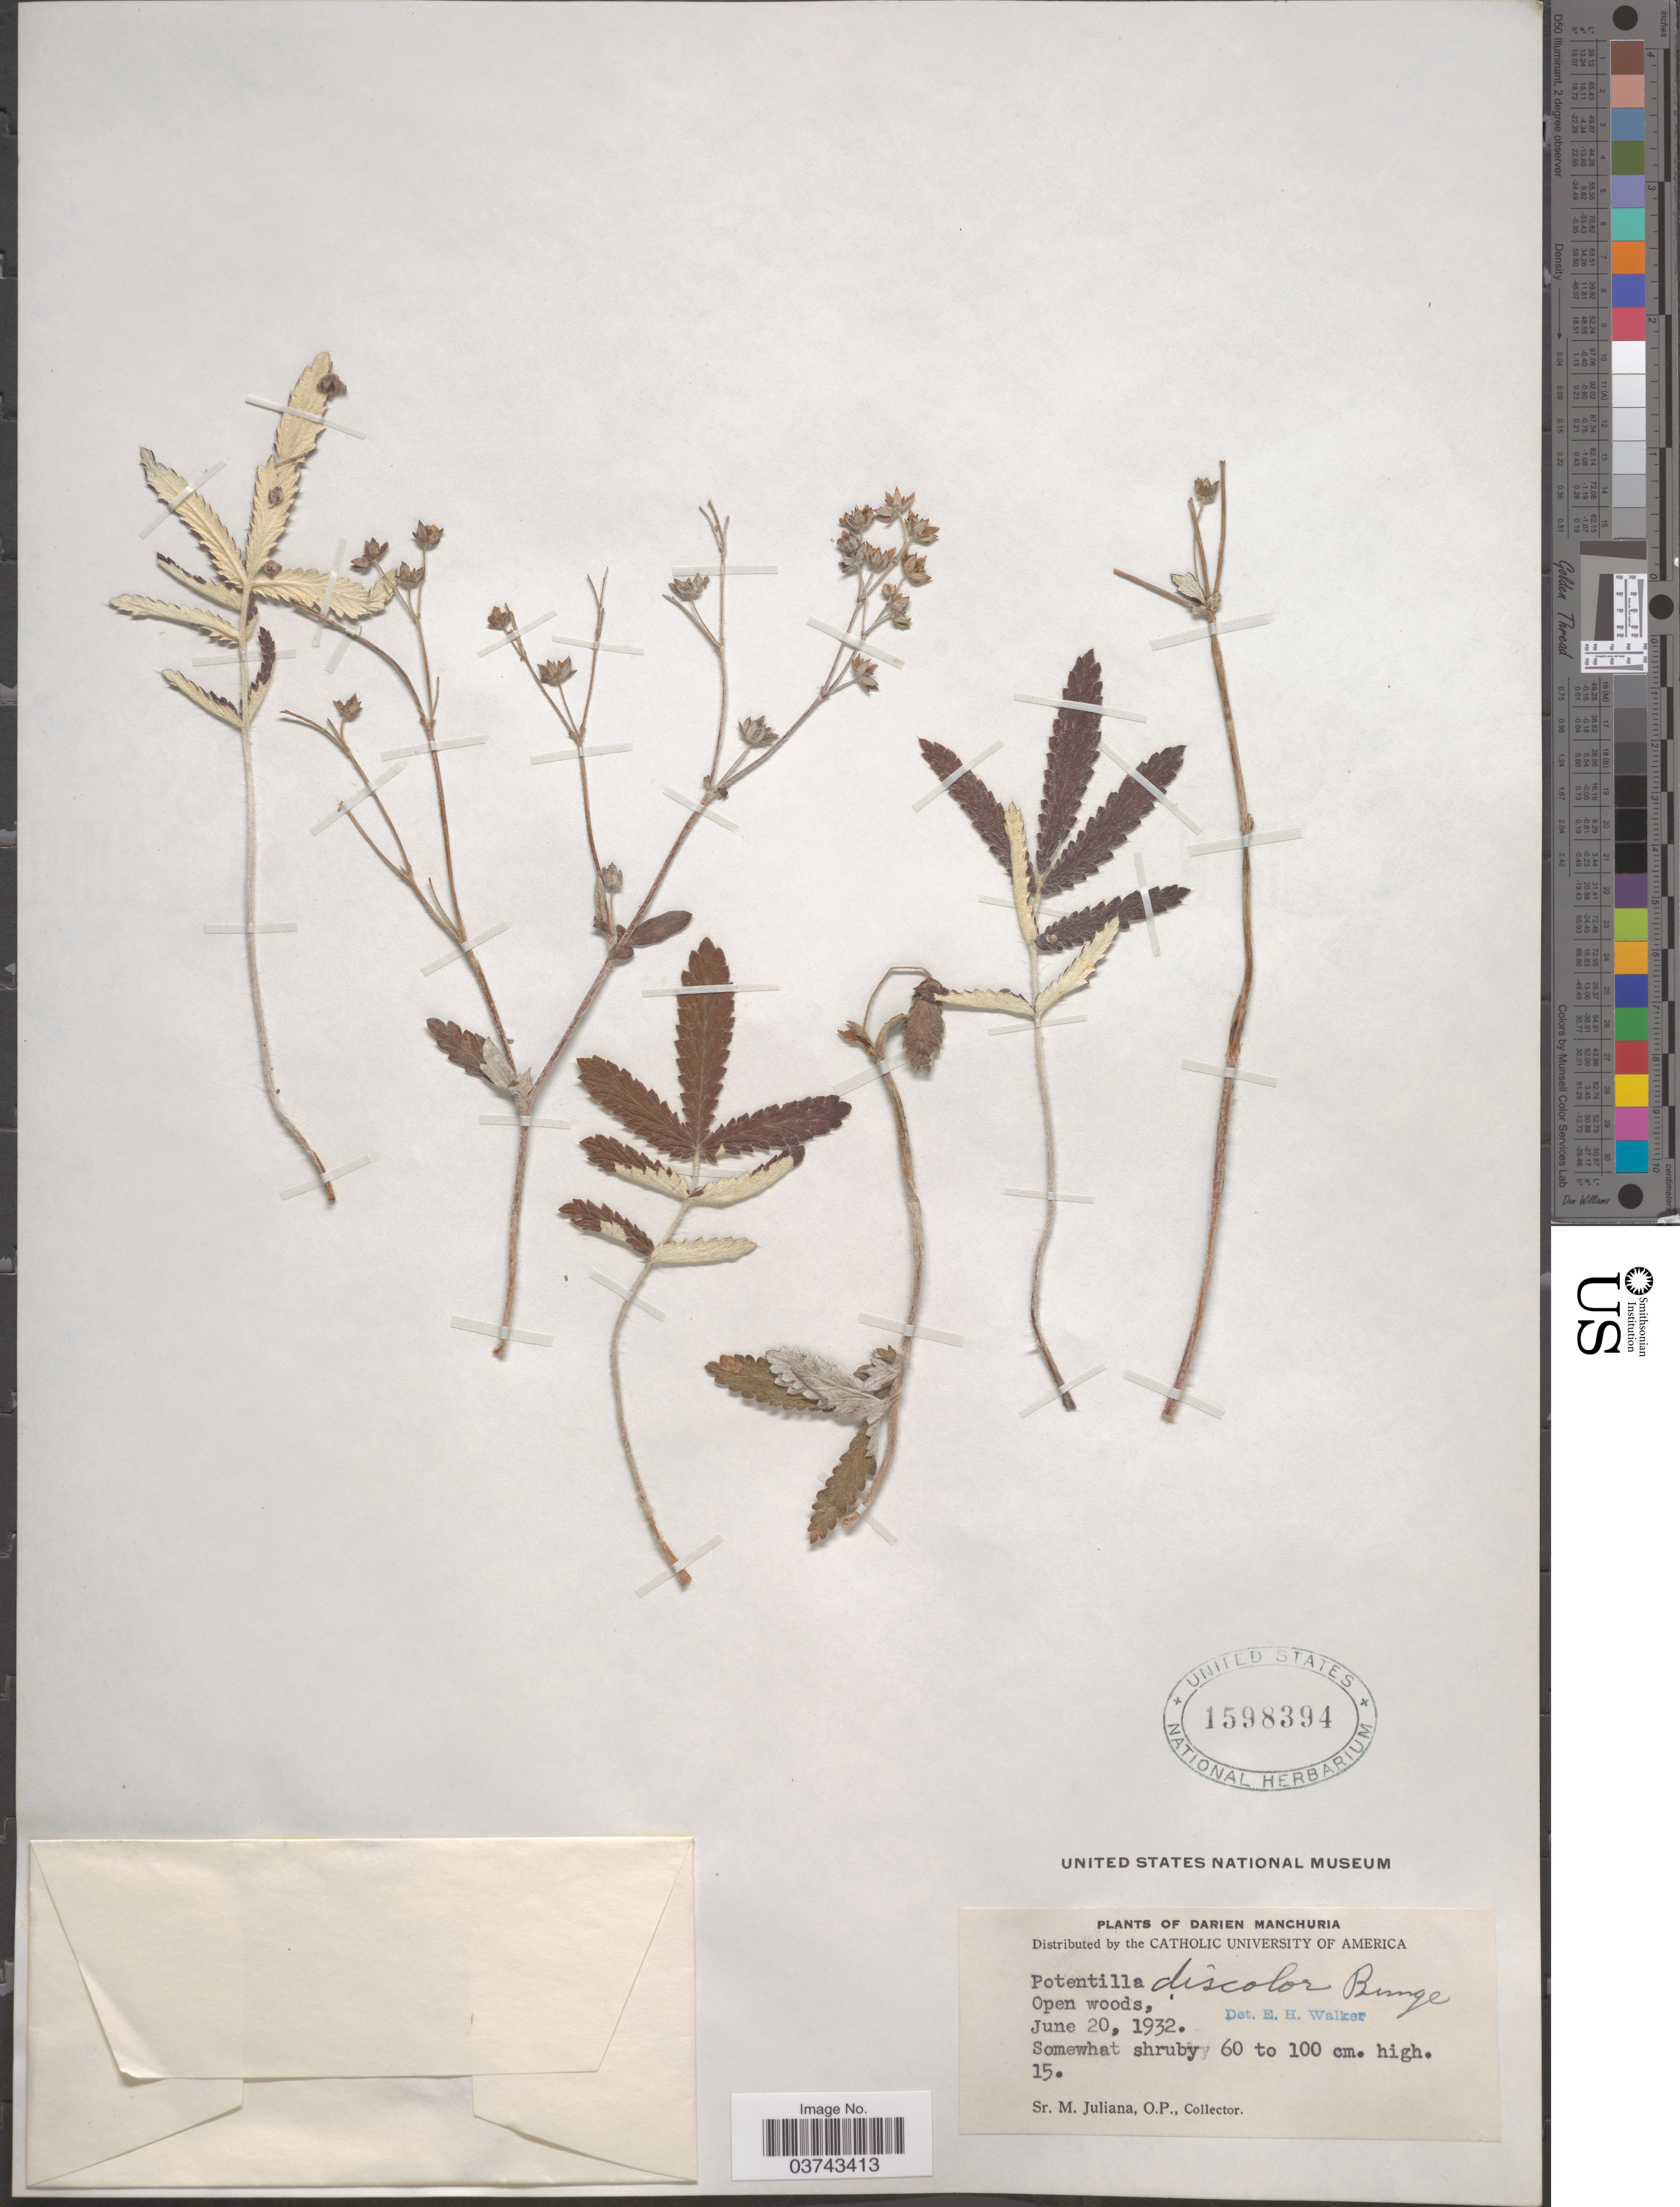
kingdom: Plantae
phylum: Tracheophyta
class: Magnoliopsida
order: Rosales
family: Rosaceae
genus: Potentilla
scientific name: Potentilla discolor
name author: Bunge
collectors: O. M. Juliana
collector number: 15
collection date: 1932-06-20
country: China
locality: Darien Manchuria.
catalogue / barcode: US 1598394